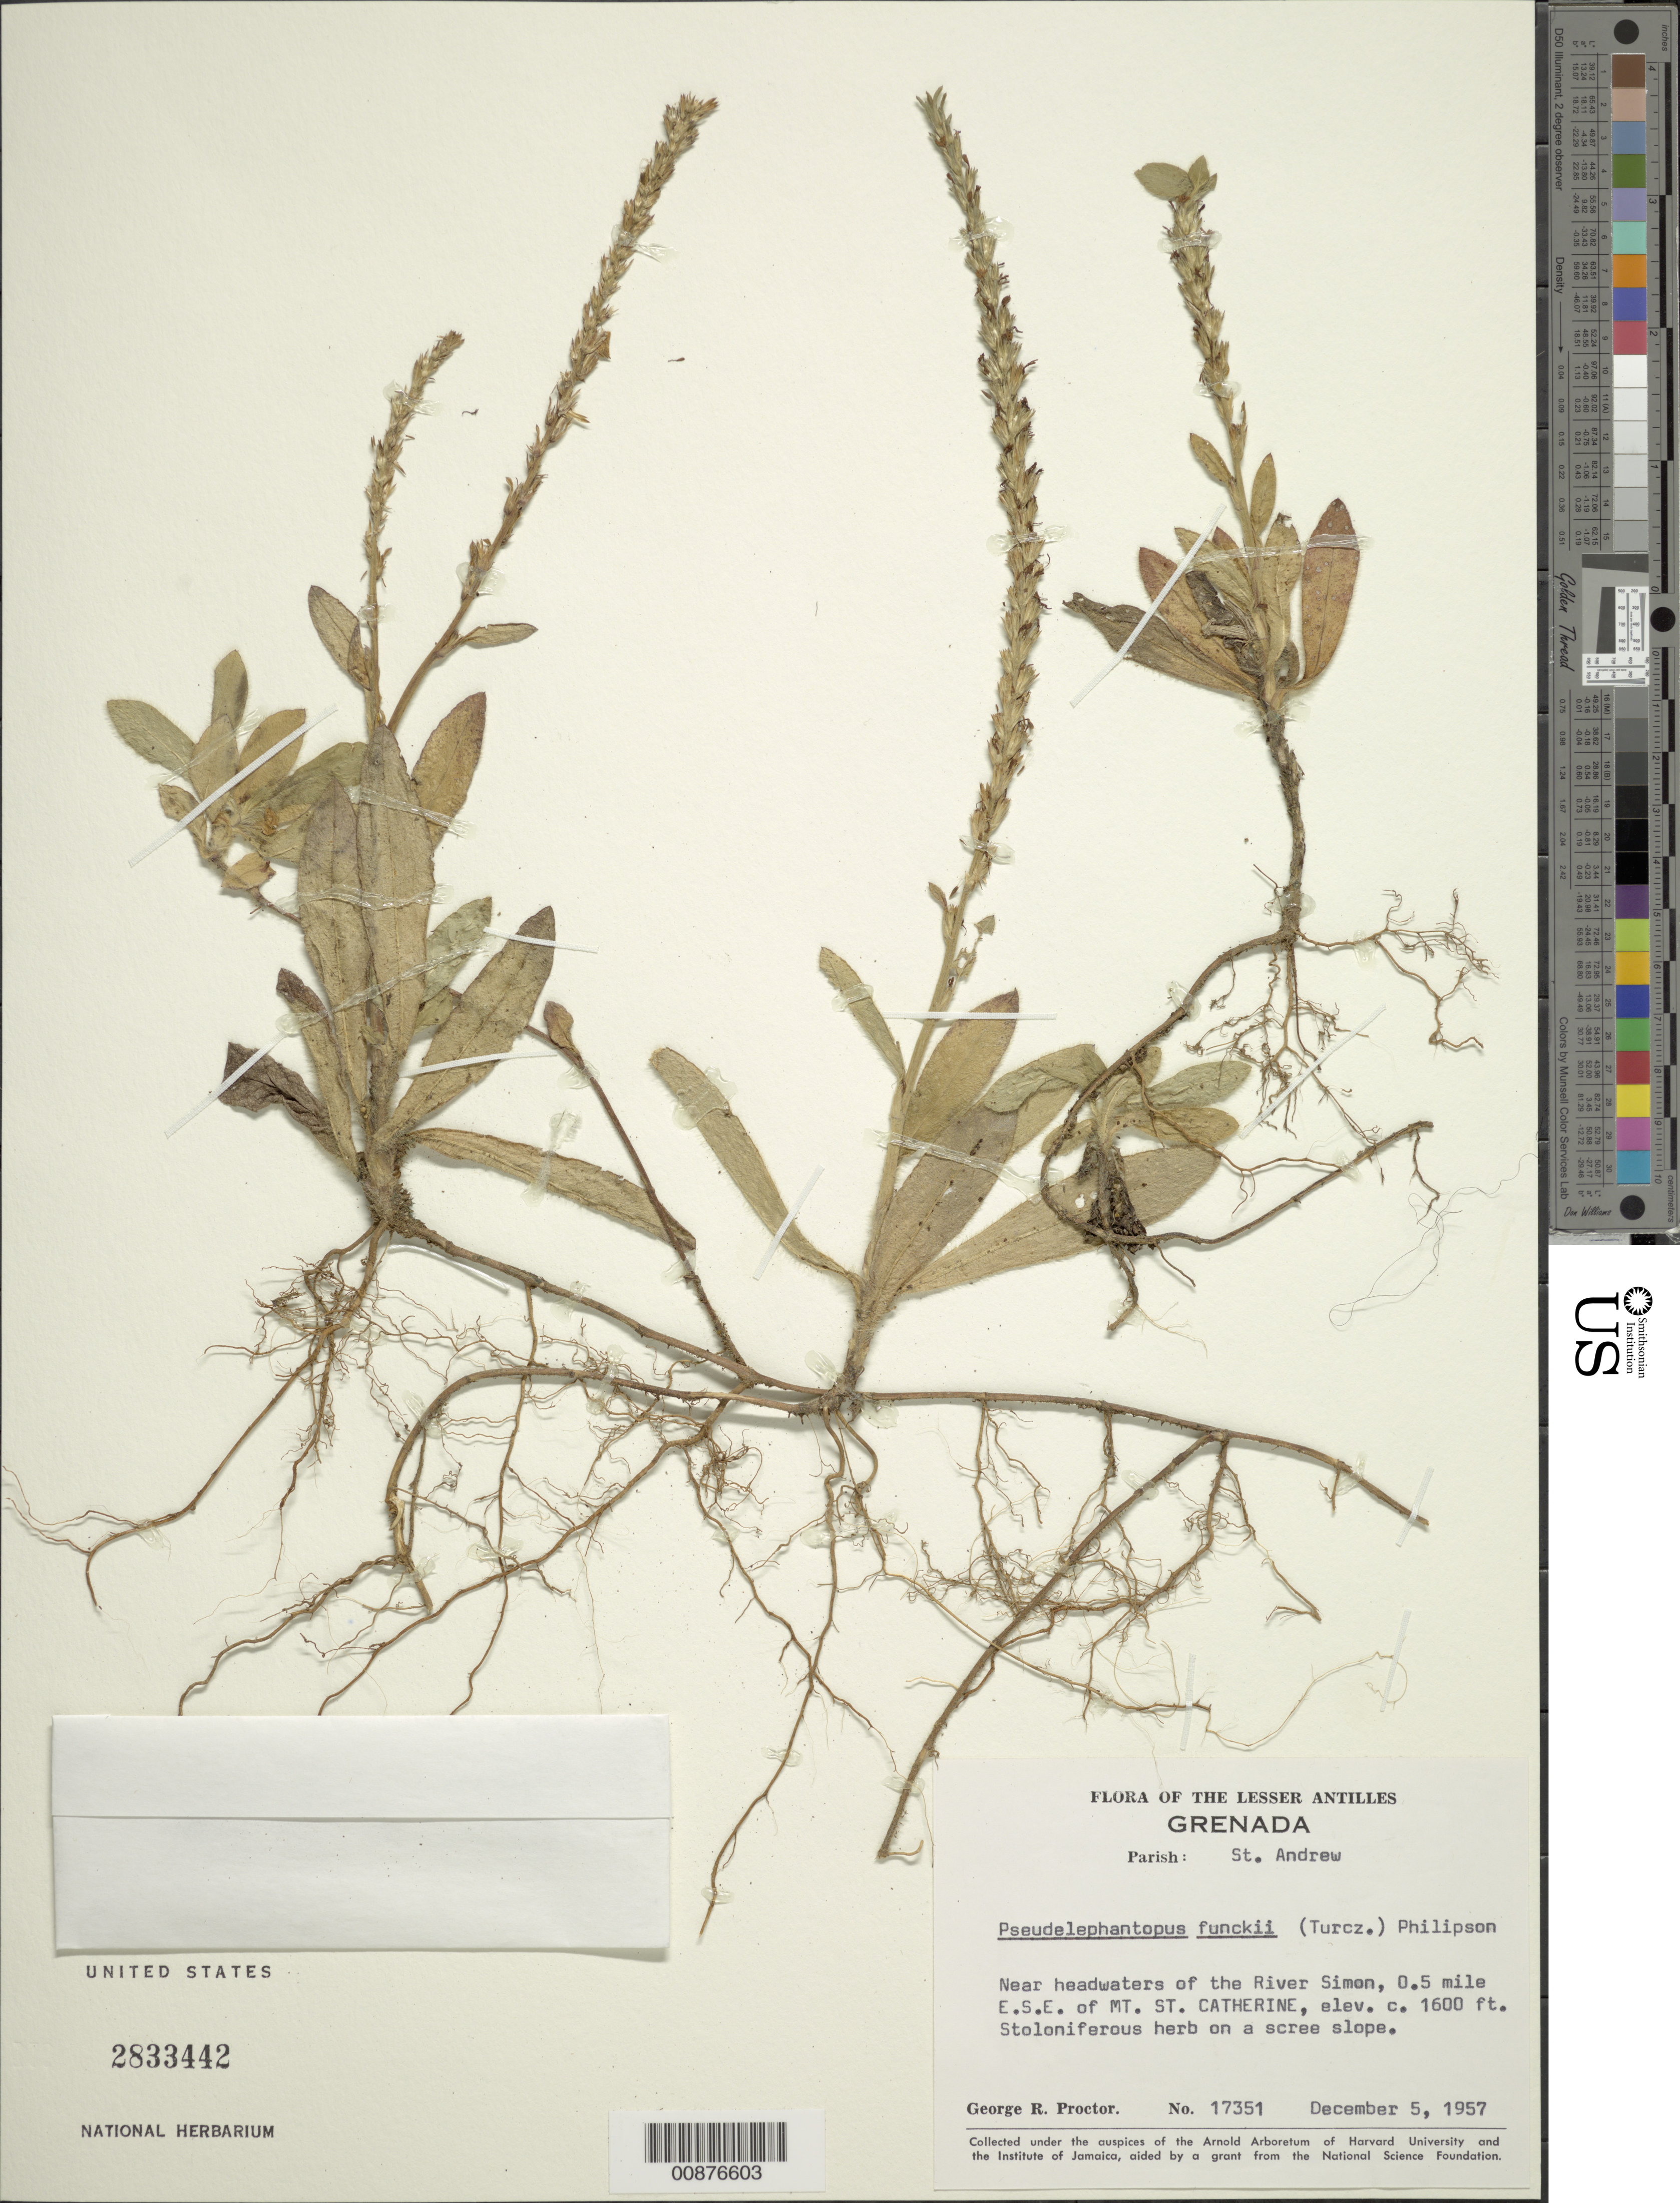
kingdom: Plantae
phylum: Tracheophyta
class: Magnoliopsida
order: Asterales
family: Asteraceae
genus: Pseudelephantopus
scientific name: Pseudelephantopus spiralis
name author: (Less.) Cronquist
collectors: G. R. Proctor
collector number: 17351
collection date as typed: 05 Dec 1957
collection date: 1957-12-05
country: Grenada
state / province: Saint Andrew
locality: Near headwaters of the River Simon, 0.5 mile E.S.E. of Mt. St. Catherine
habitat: On scree slope, near headwaters of river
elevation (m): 1600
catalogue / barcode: US 2833442